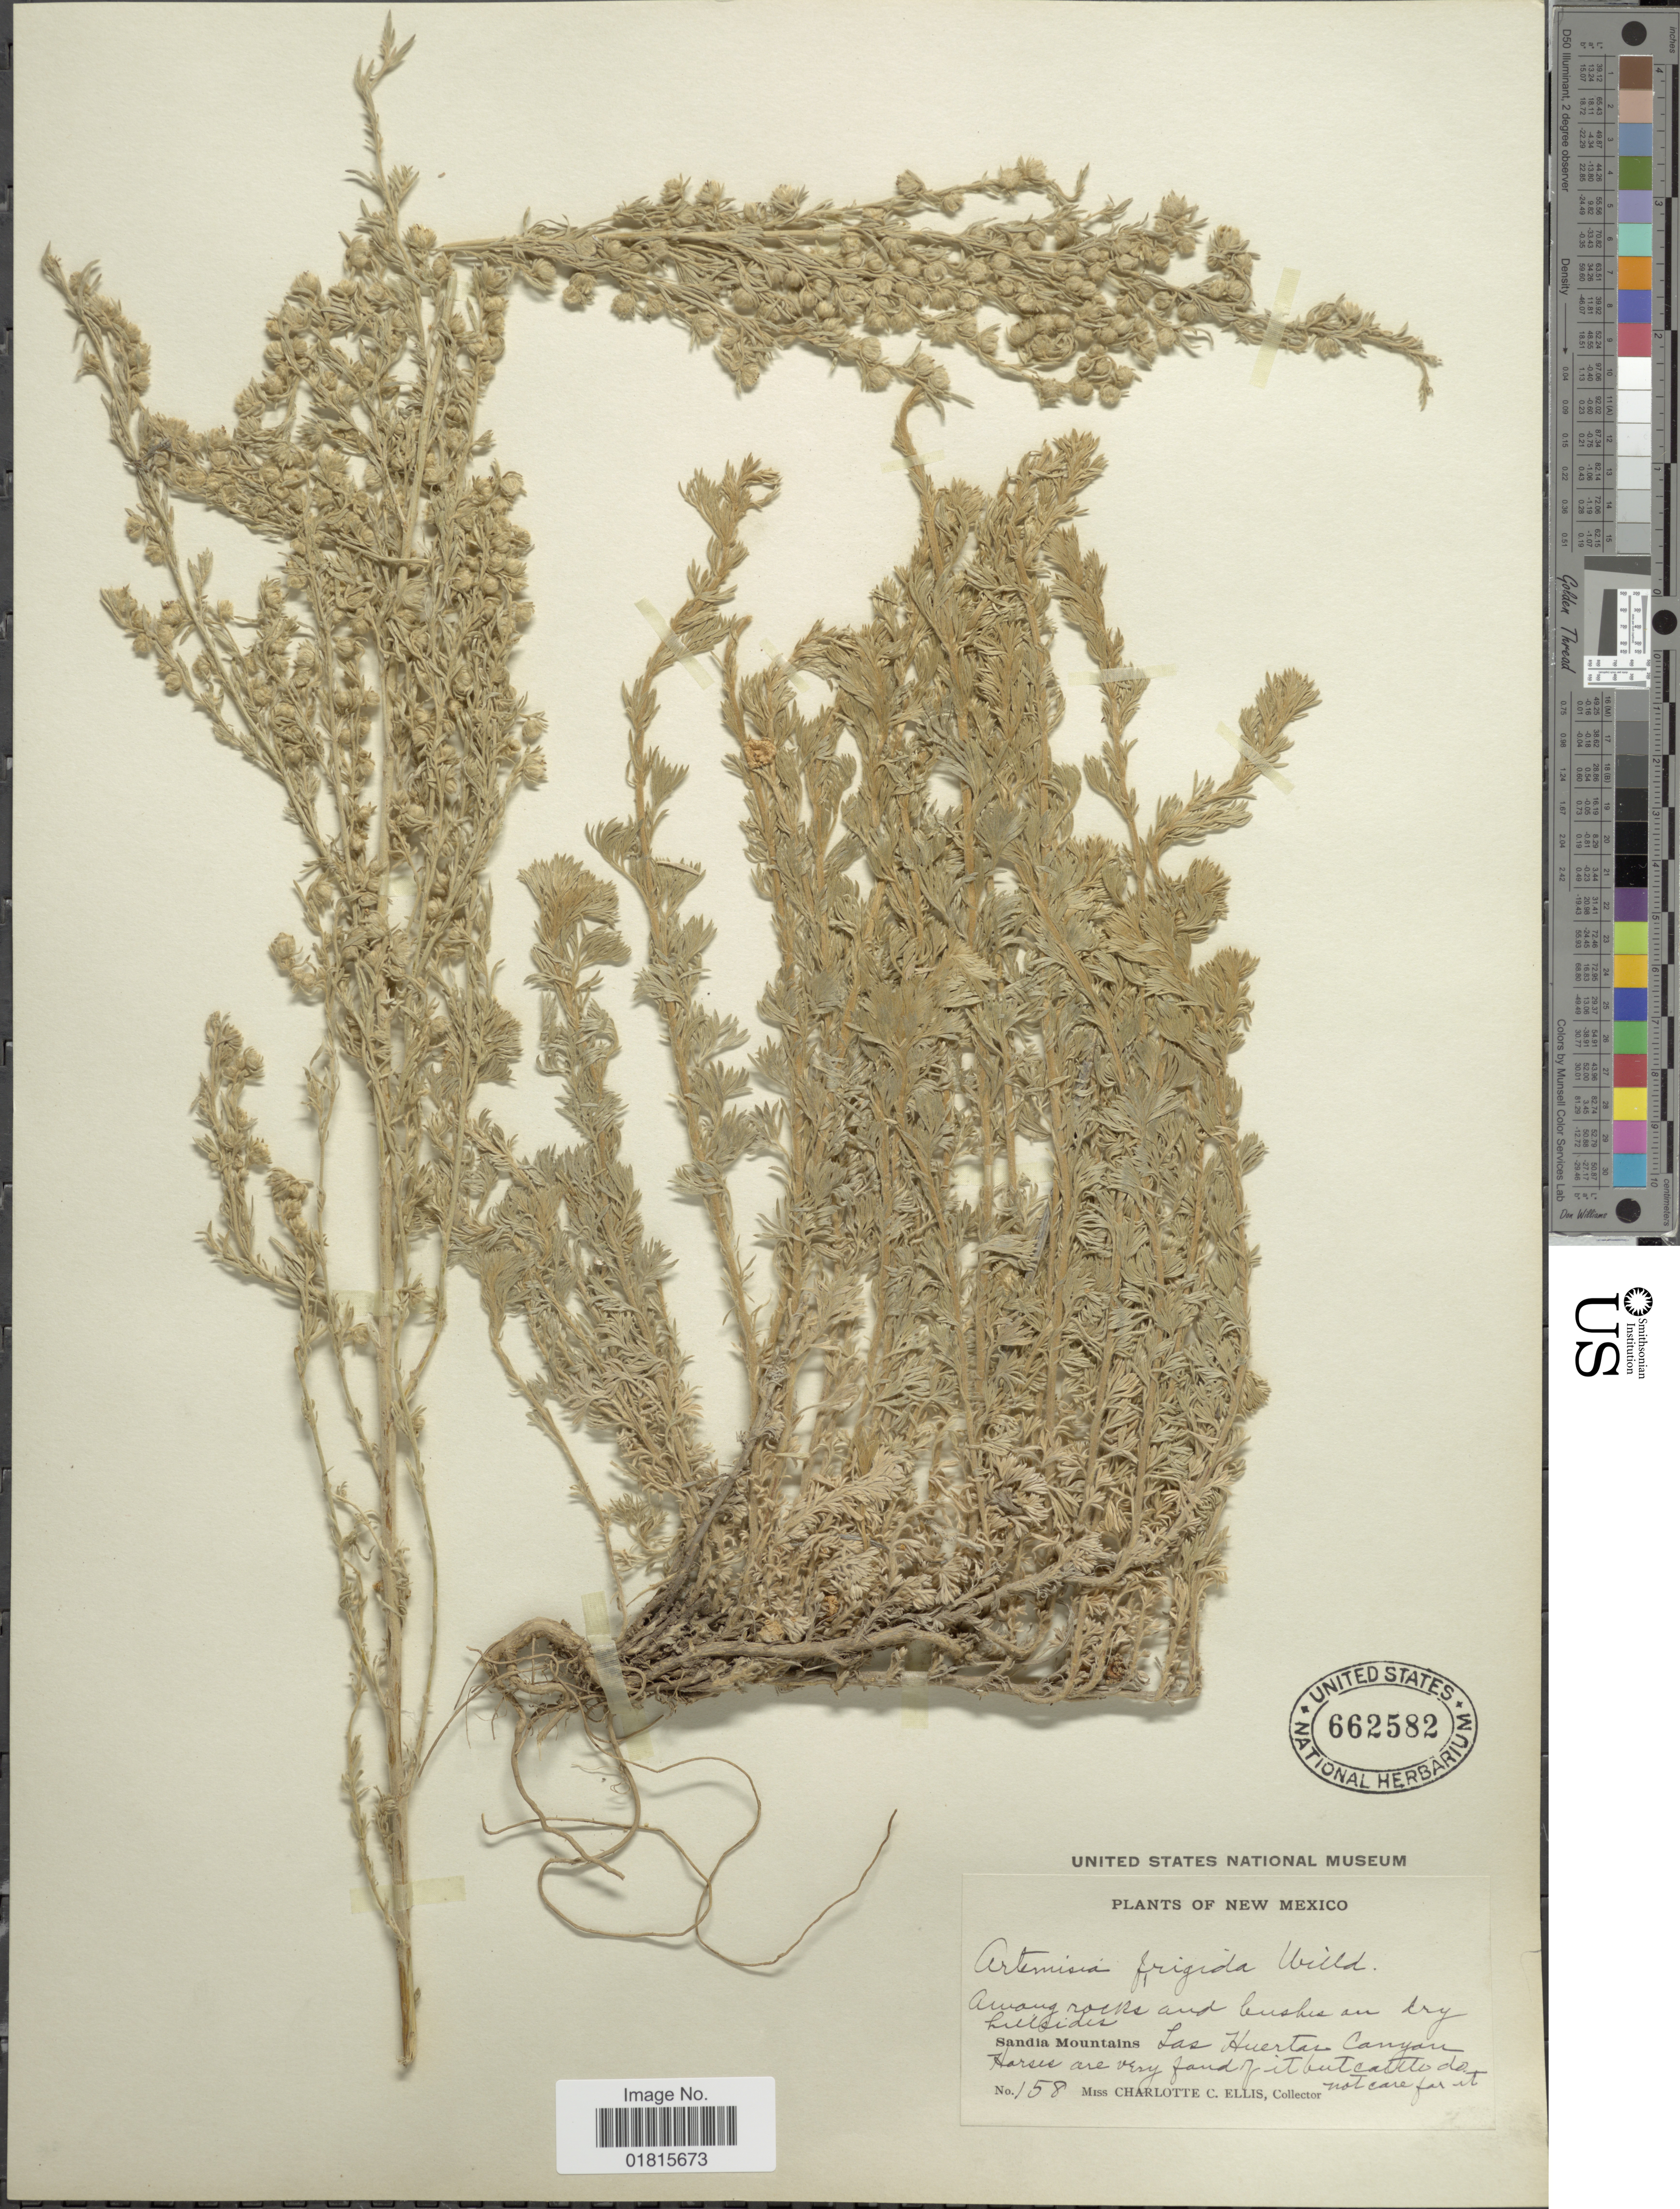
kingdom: Plantae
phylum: Tracheophyta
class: Magnoliopsida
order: Asterales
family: Asteraceae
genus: Artemisia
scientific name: Artemisia frigida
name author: Willd.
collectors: C. C. Ellis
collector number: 158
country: United States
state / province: New Mexico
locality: Among rocks and bushes on dry hillside, Sandia Mountains, Las Huertas Canyon Horses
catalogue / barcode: US 662582